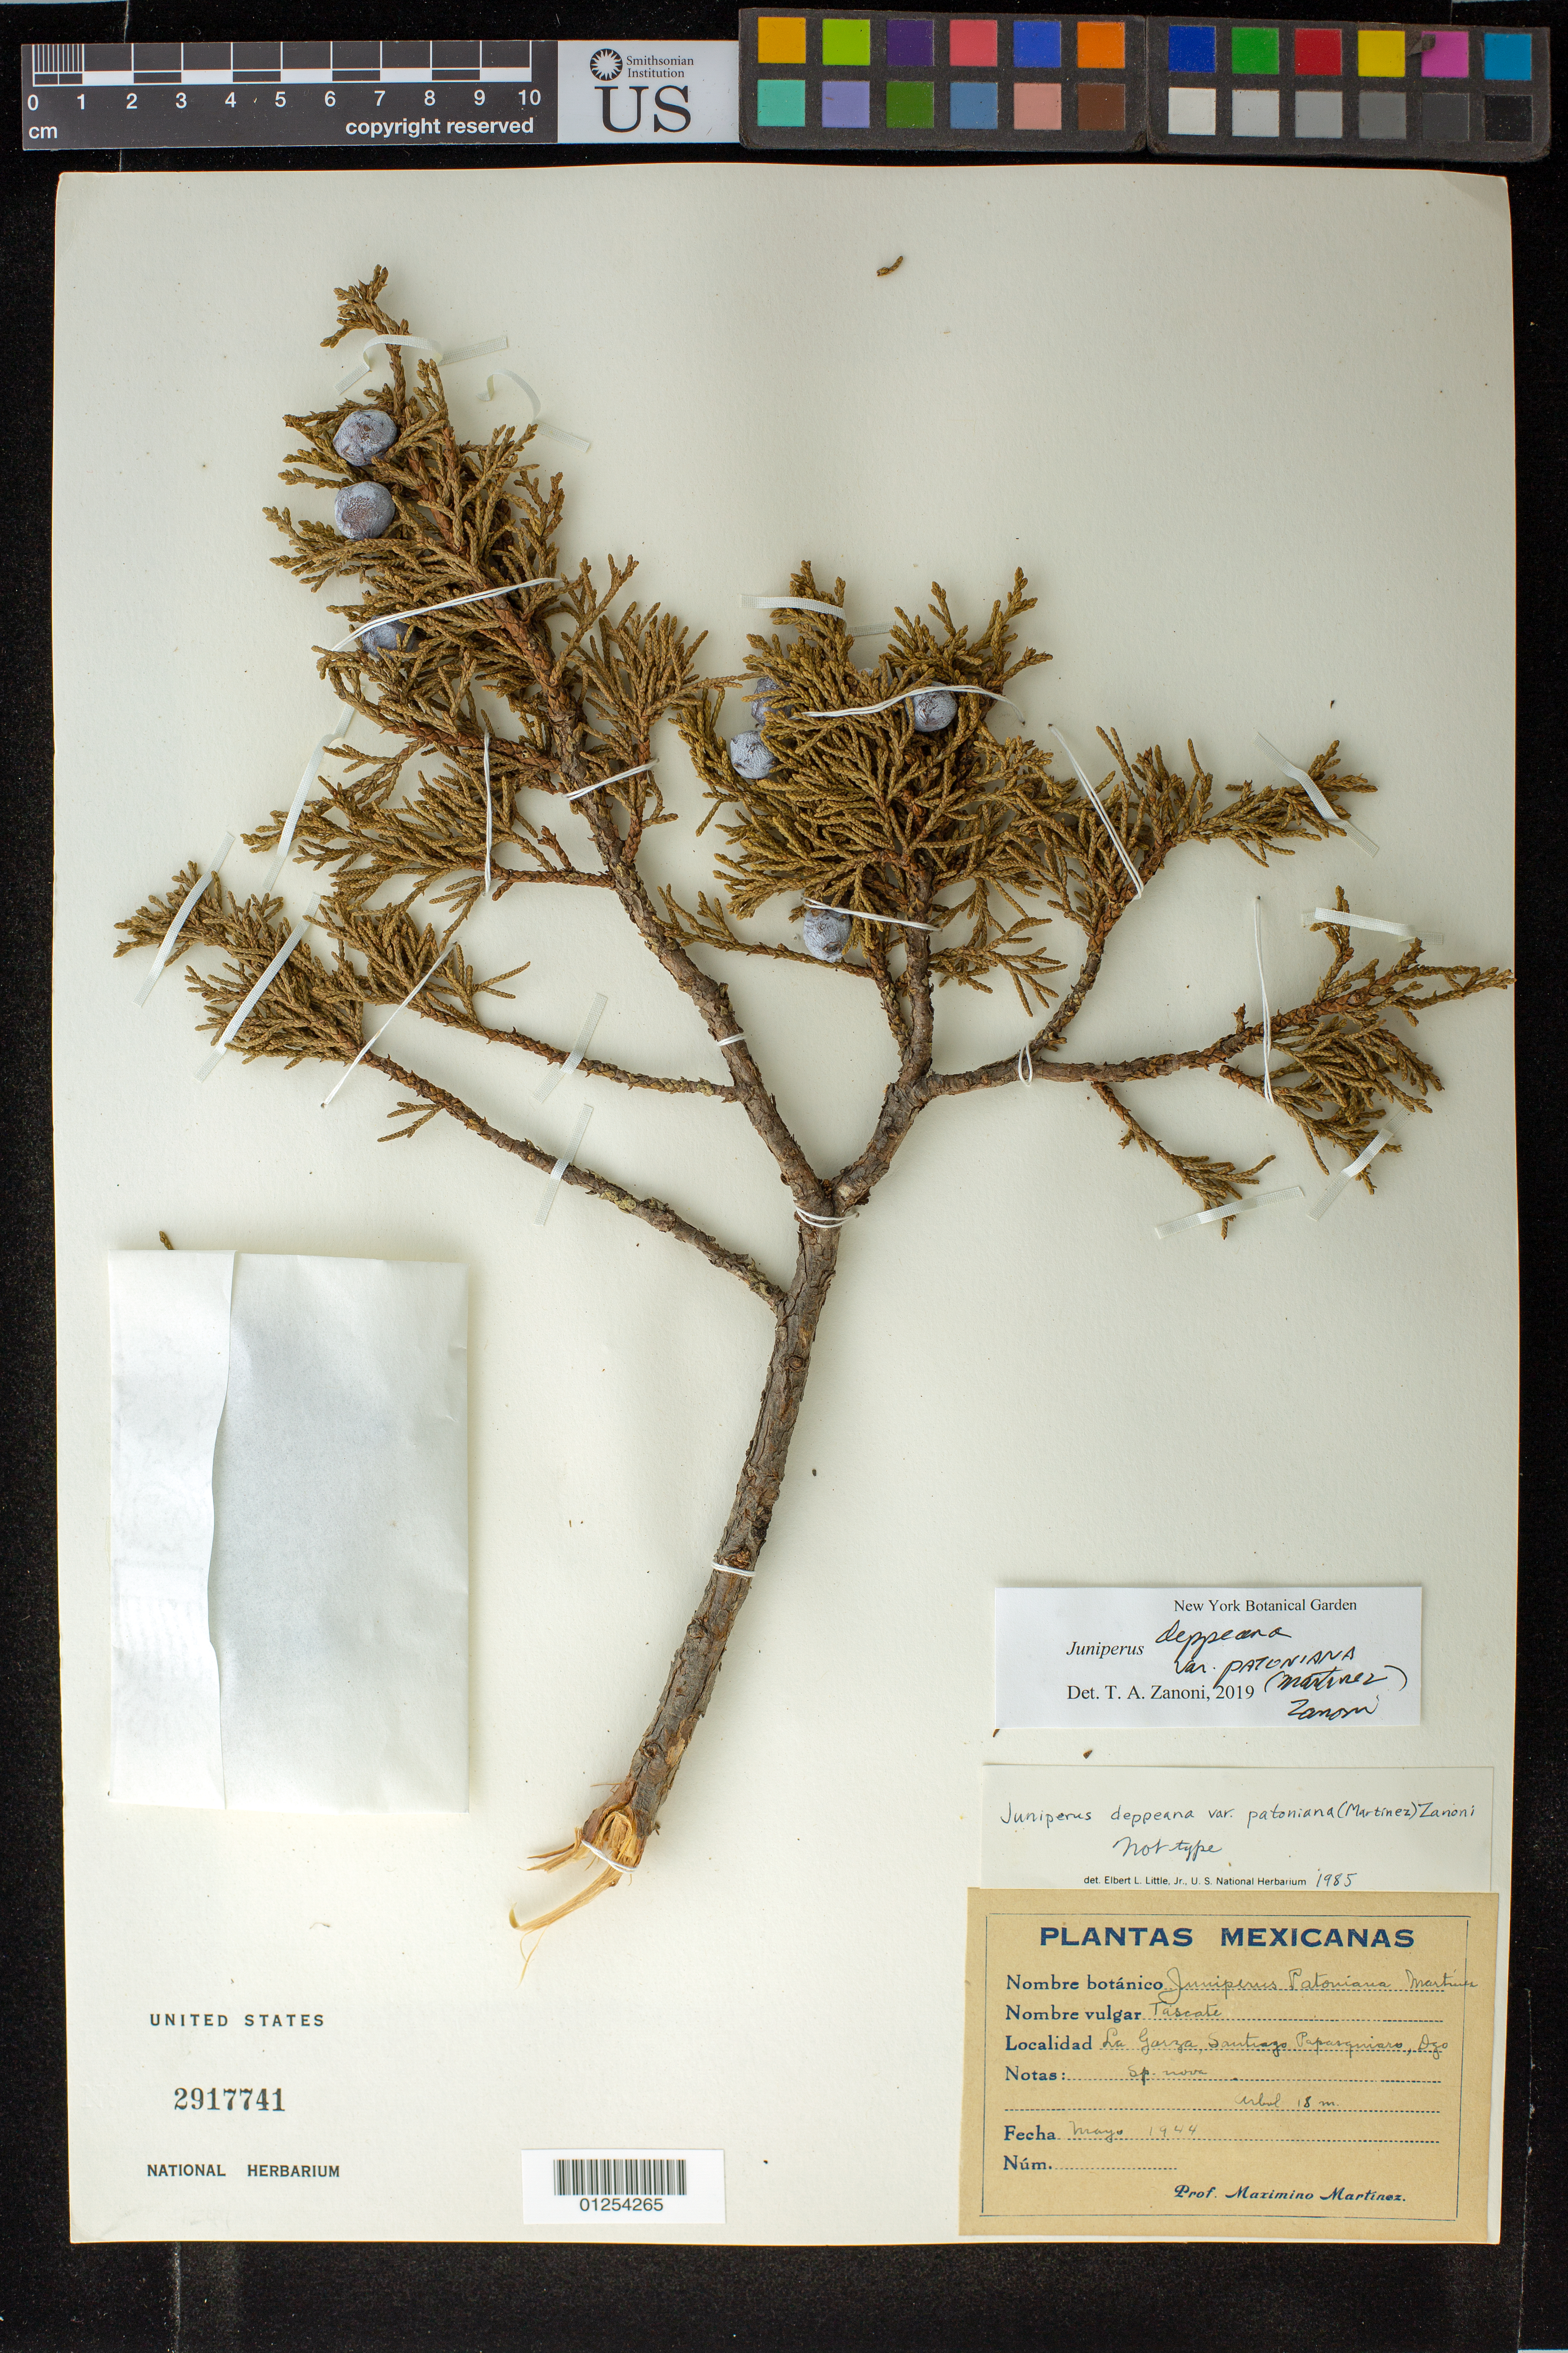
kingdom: Plantae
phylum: Tracheophyta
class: Pinopsida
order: Pinales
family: Cupressaceae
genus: Juniperus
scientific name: Juniperus deppeana var. patoniana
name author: (Martínez) Zanoni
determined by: Zanoni, T. A., (NY), New York Botanical Garden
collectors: M. Martínez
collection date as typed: May 1944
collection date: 1944-05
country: Mexico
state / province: Durango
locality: La Garza Santiago Papasquiaro, Dgo.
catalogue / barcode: US 2917741